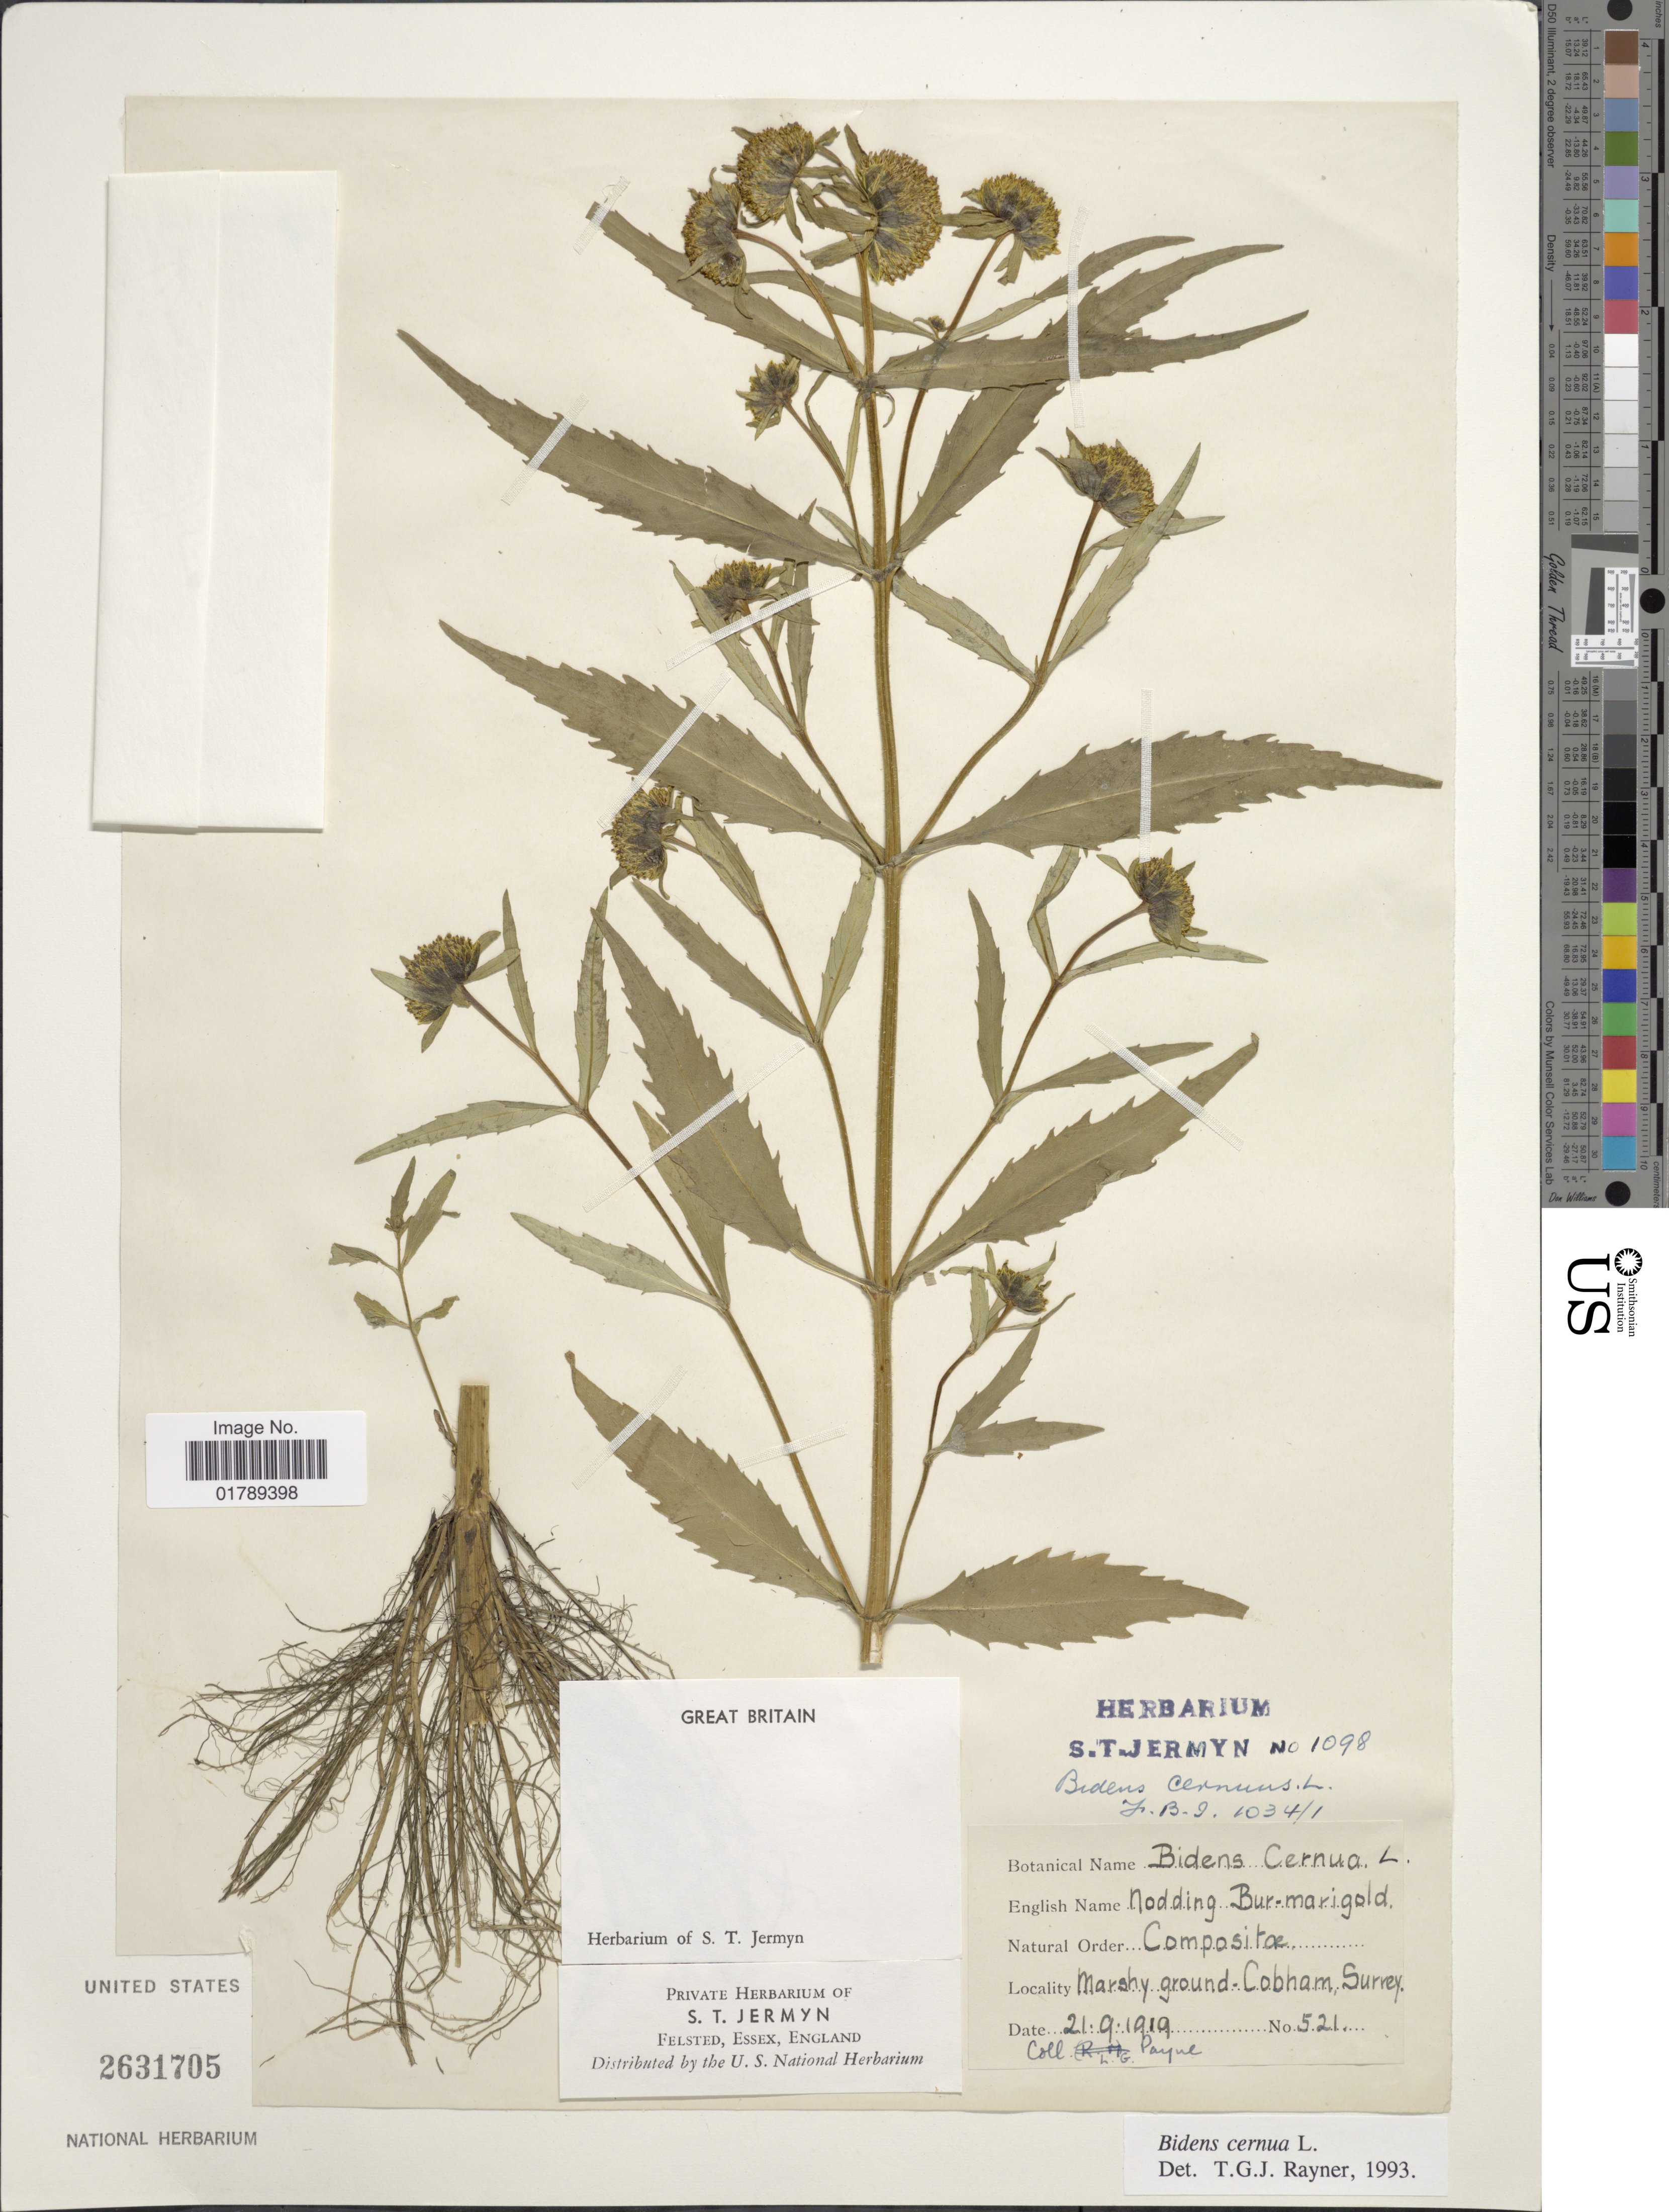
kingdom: Plantae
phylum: Tracheophyta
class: Magnoliopsida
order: Asterales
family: Asteraceae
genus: Bidens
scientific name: Bidens cernua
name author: L.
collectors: L. Payne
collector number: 521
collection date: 1919-09-21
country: United Kingdom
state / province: England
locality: Marshy ground-Cobham, Surrey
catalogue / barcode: US 2631705